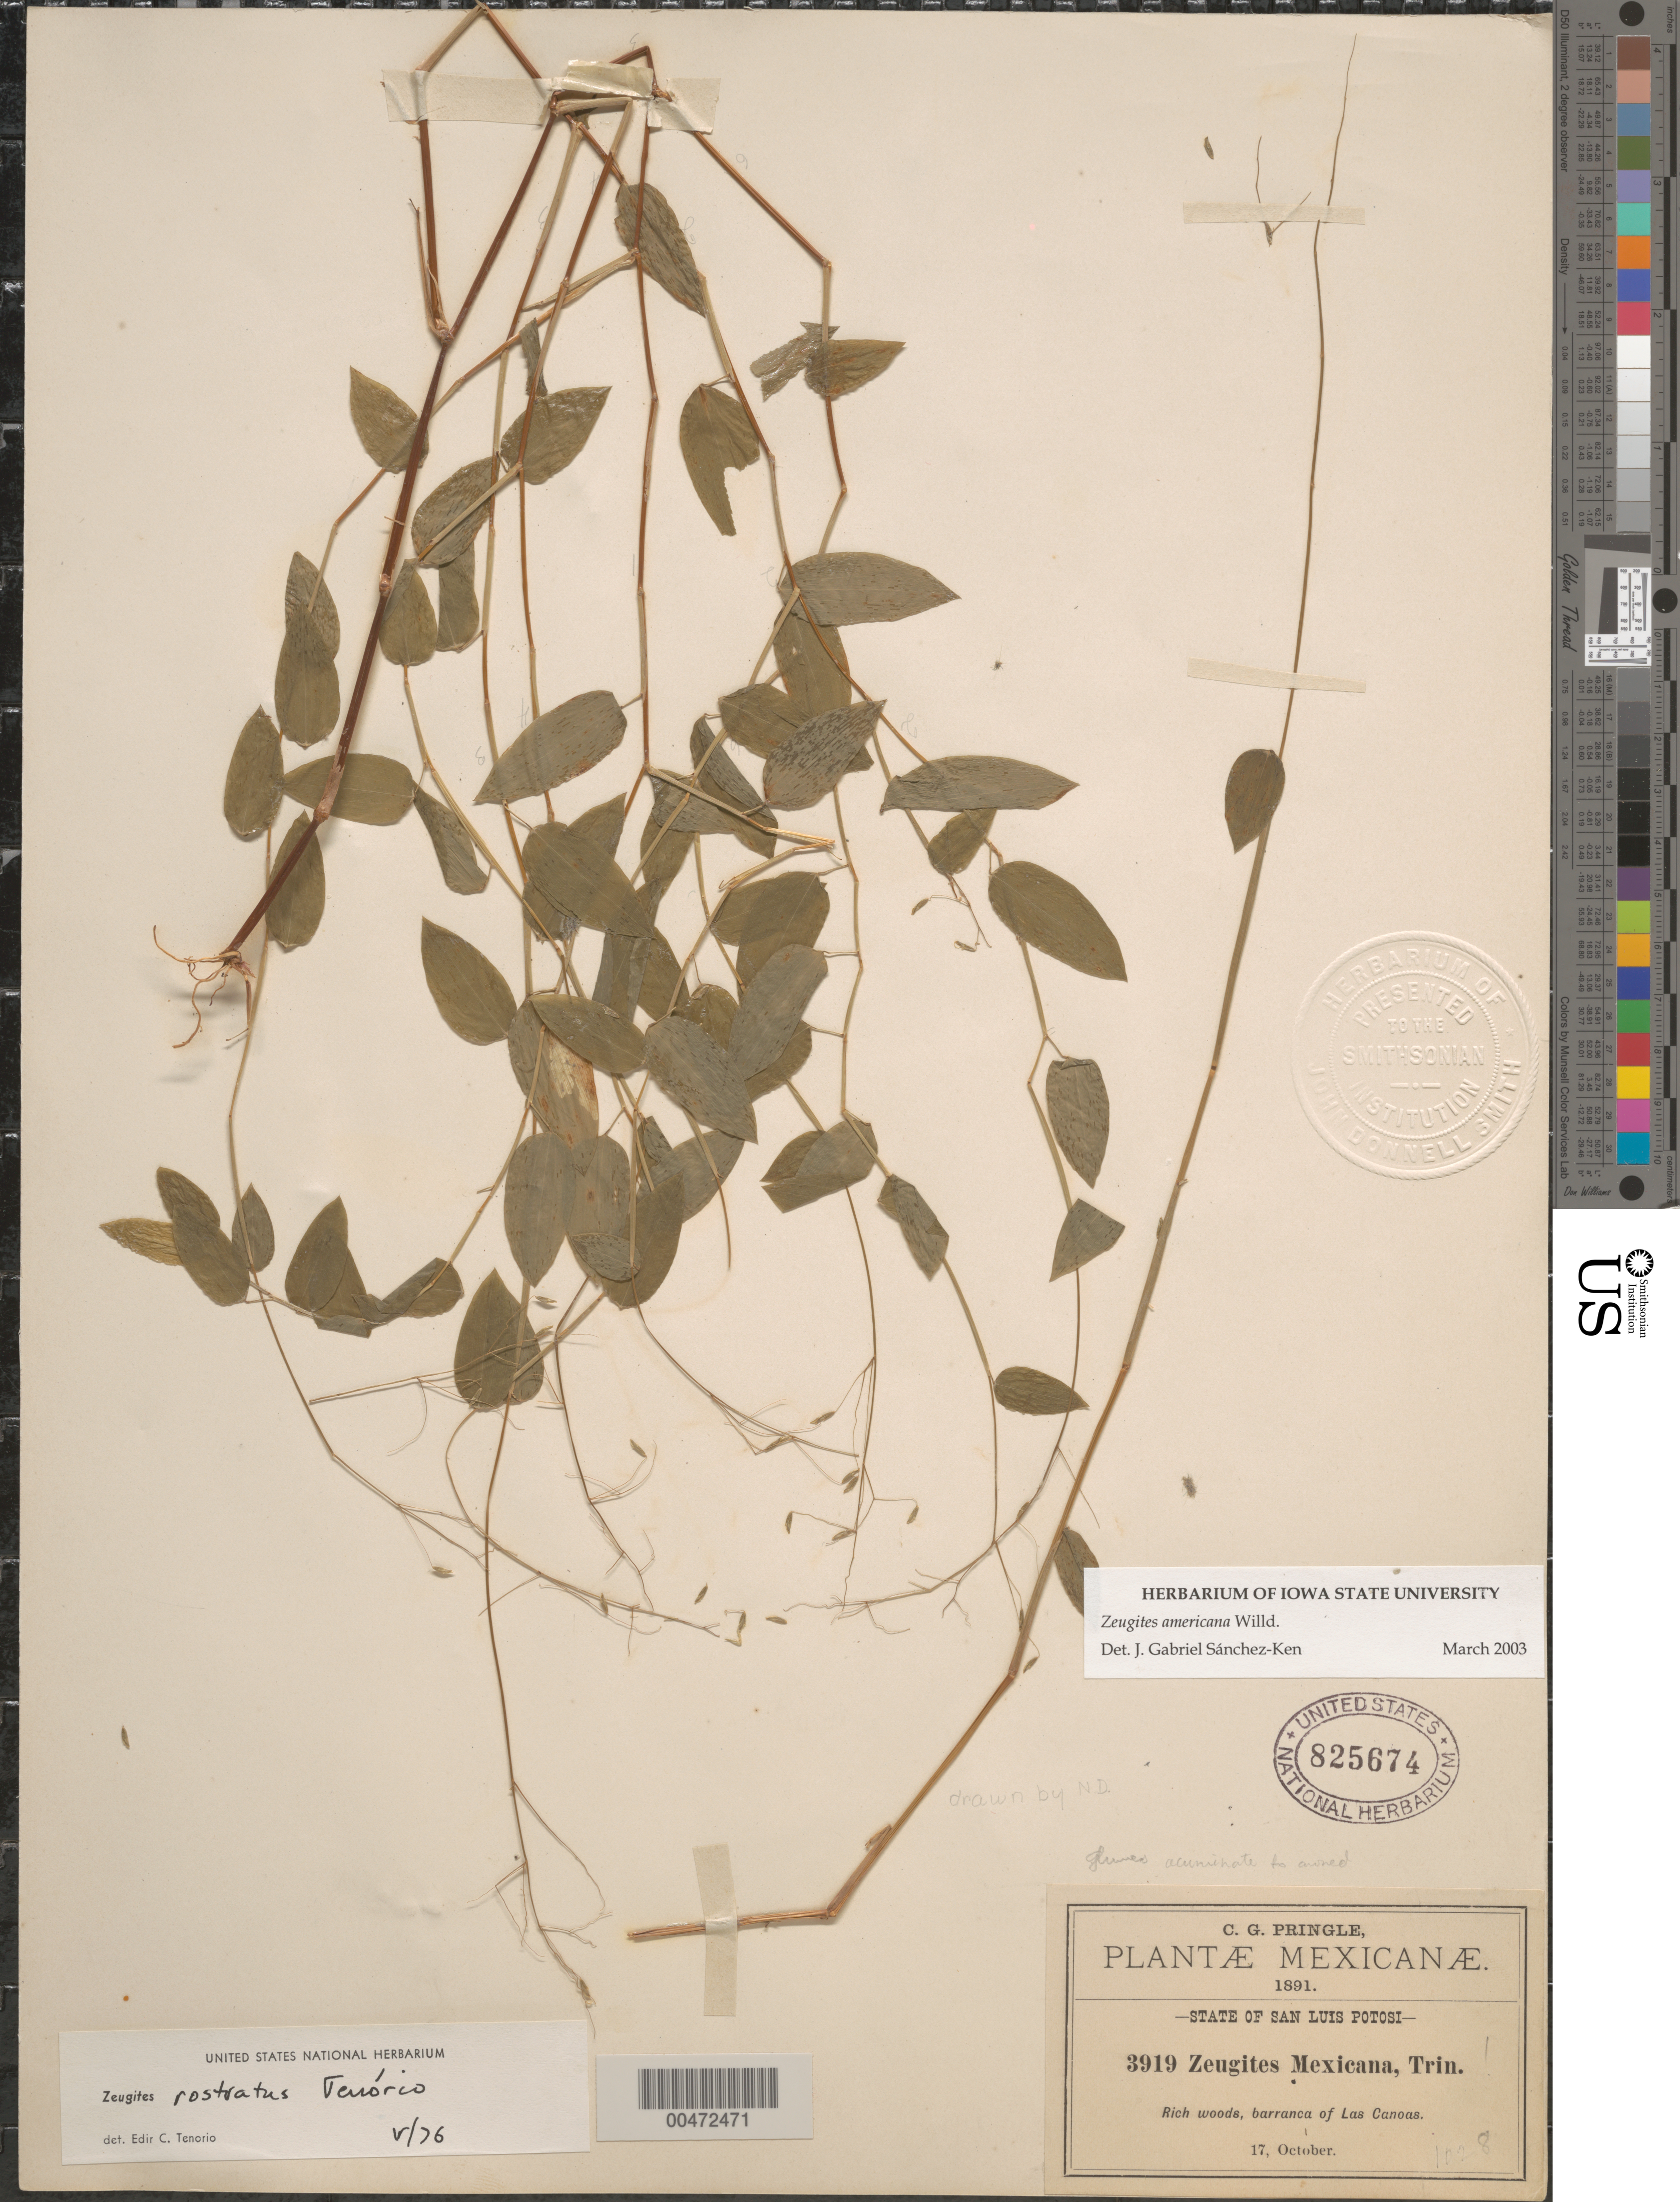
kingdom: Plantae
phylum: Tracheophyta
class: Liliopsida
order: Poales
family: Poaceae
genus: Zeugites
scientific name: Zeugites americanus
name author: Willd.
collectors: C. G. Pringle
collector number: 3919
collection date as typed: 17 Oct 1891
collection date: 1891-10-17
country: Mexico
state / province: San Luis Potosi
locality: Barranca of Las Canoas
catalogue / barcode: US 825674